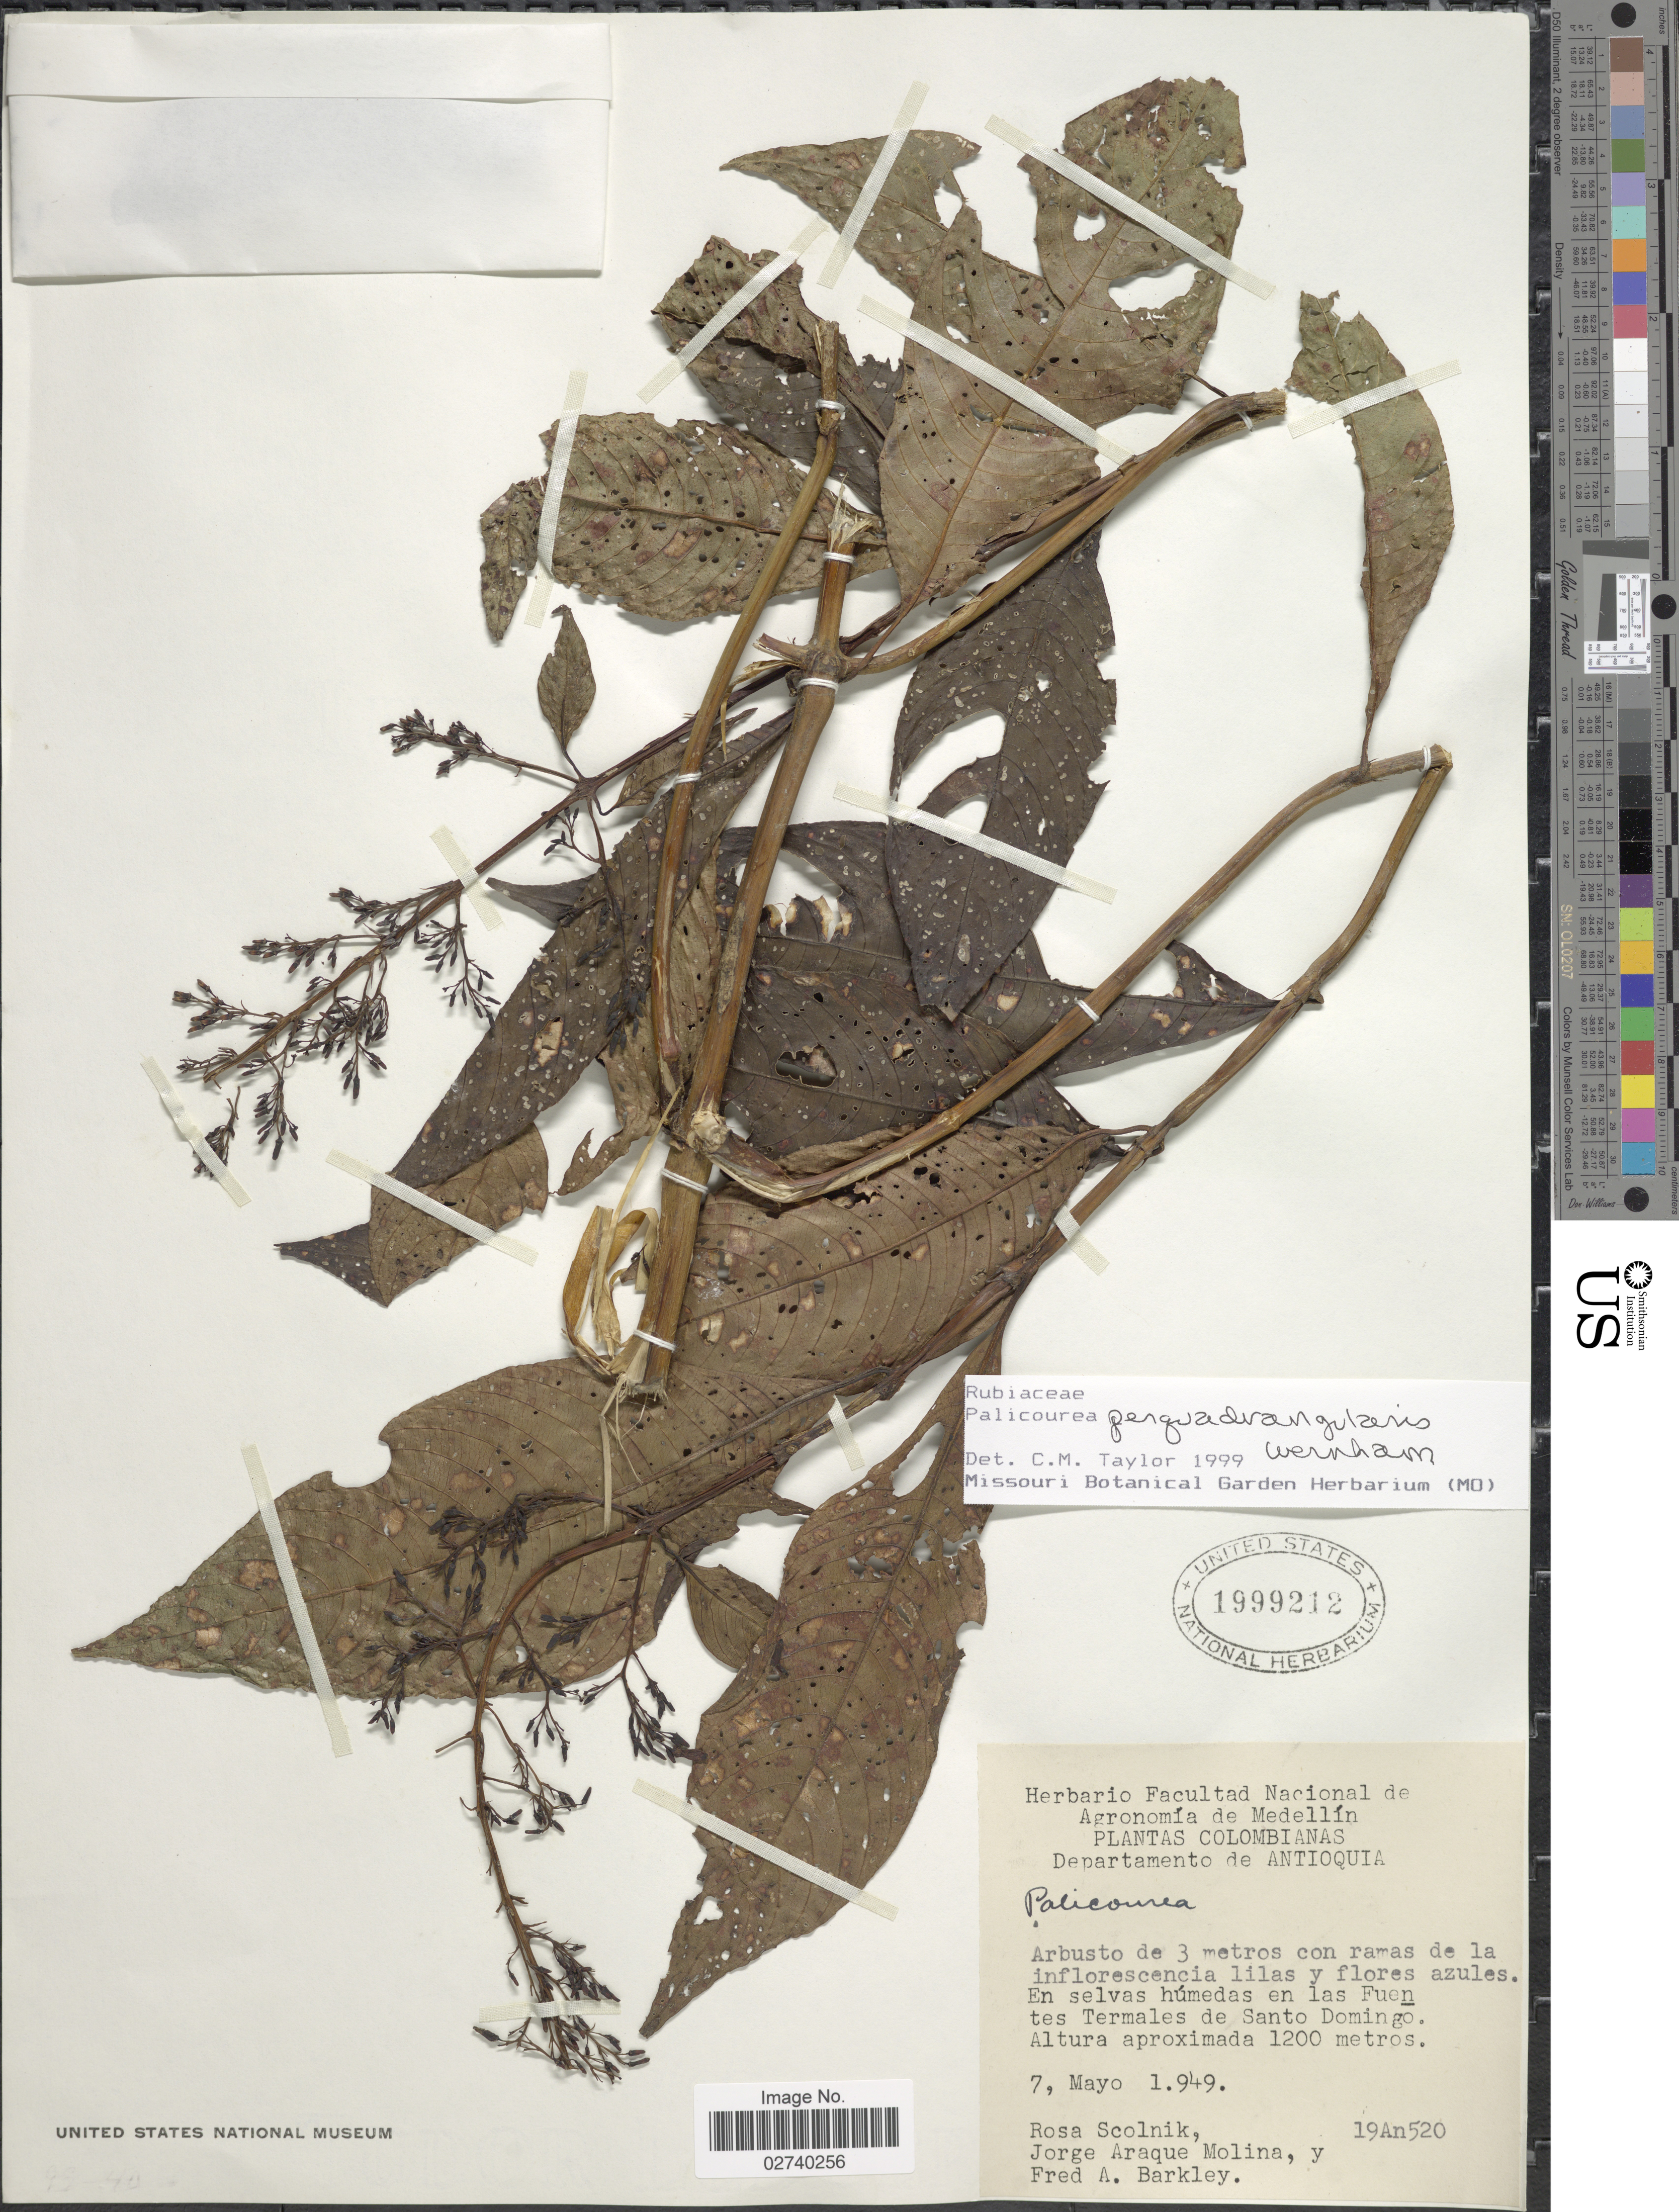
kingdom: Plantae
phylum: Tracheophyta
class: Magnoliopsida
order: Gentianales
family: Rubiaceae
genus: Palicourea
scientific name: Palicourea perquadrangularis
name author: Wernham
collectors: R. Scolnik, J. A. Molina & F. A. Barkley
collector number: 19An520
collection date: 1949-05-07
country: Colombia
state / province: Antioquia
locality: En selvas humedas en las Fuentes Termales de Santo Domingo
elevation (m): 1200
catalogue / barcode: US 1999212